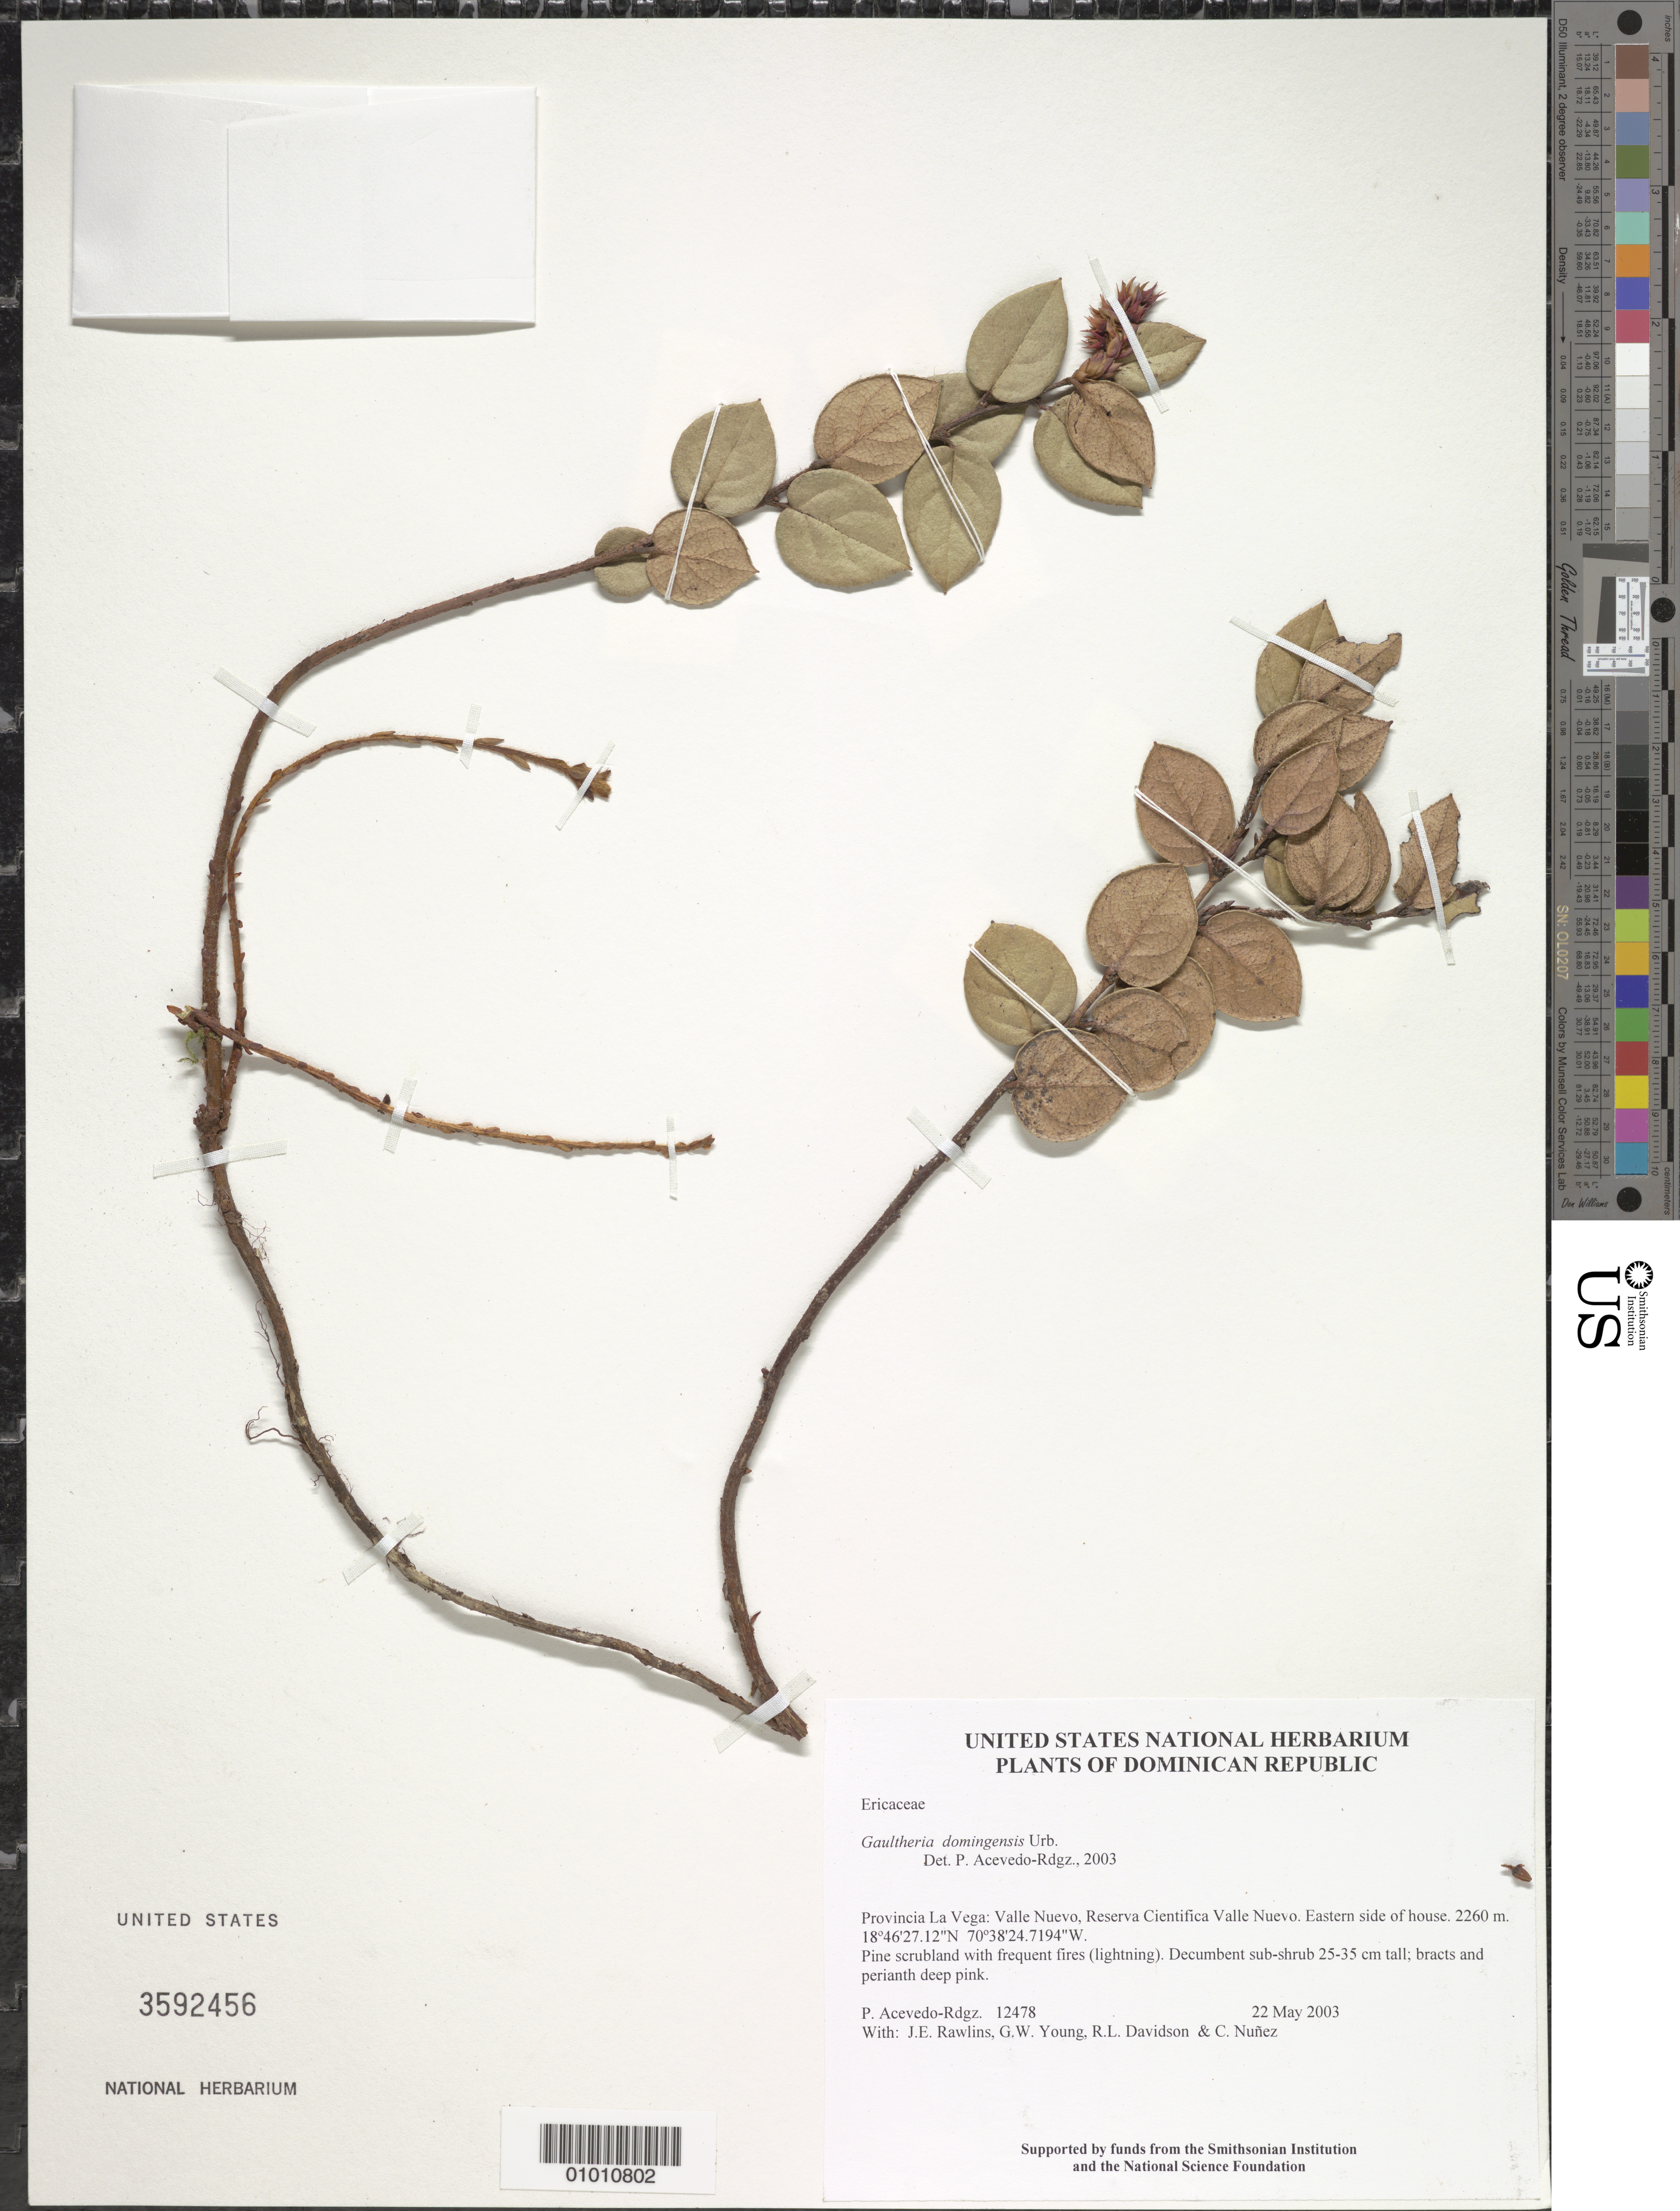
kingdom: Plantae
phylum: Tracheophyta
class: Magnoliopsida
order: Ericales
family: Ericaceae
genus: Gaultheria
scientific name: Gaultheria domingensis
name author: Urb.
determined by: Acevedo-Rodríguez, P., (BOT), Smithsonian Institution - National Museum of Natural History (UNITED STATES)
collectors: P. Acevedo-Rodr., J. Rawlins, G. Young, R. Davidson & C. Nunez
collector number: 12478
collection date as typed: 22 May 2003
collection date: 2003-05-22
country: Dominican Republic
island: Hispaniola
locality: Provincia La Vega: Valle Nuevo, Reserva Cientifica Valle Nuevo. Eastern side of house.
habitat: Pine scrubland with frequent fires (lightning).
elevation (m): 2260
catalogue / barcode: US 3592456